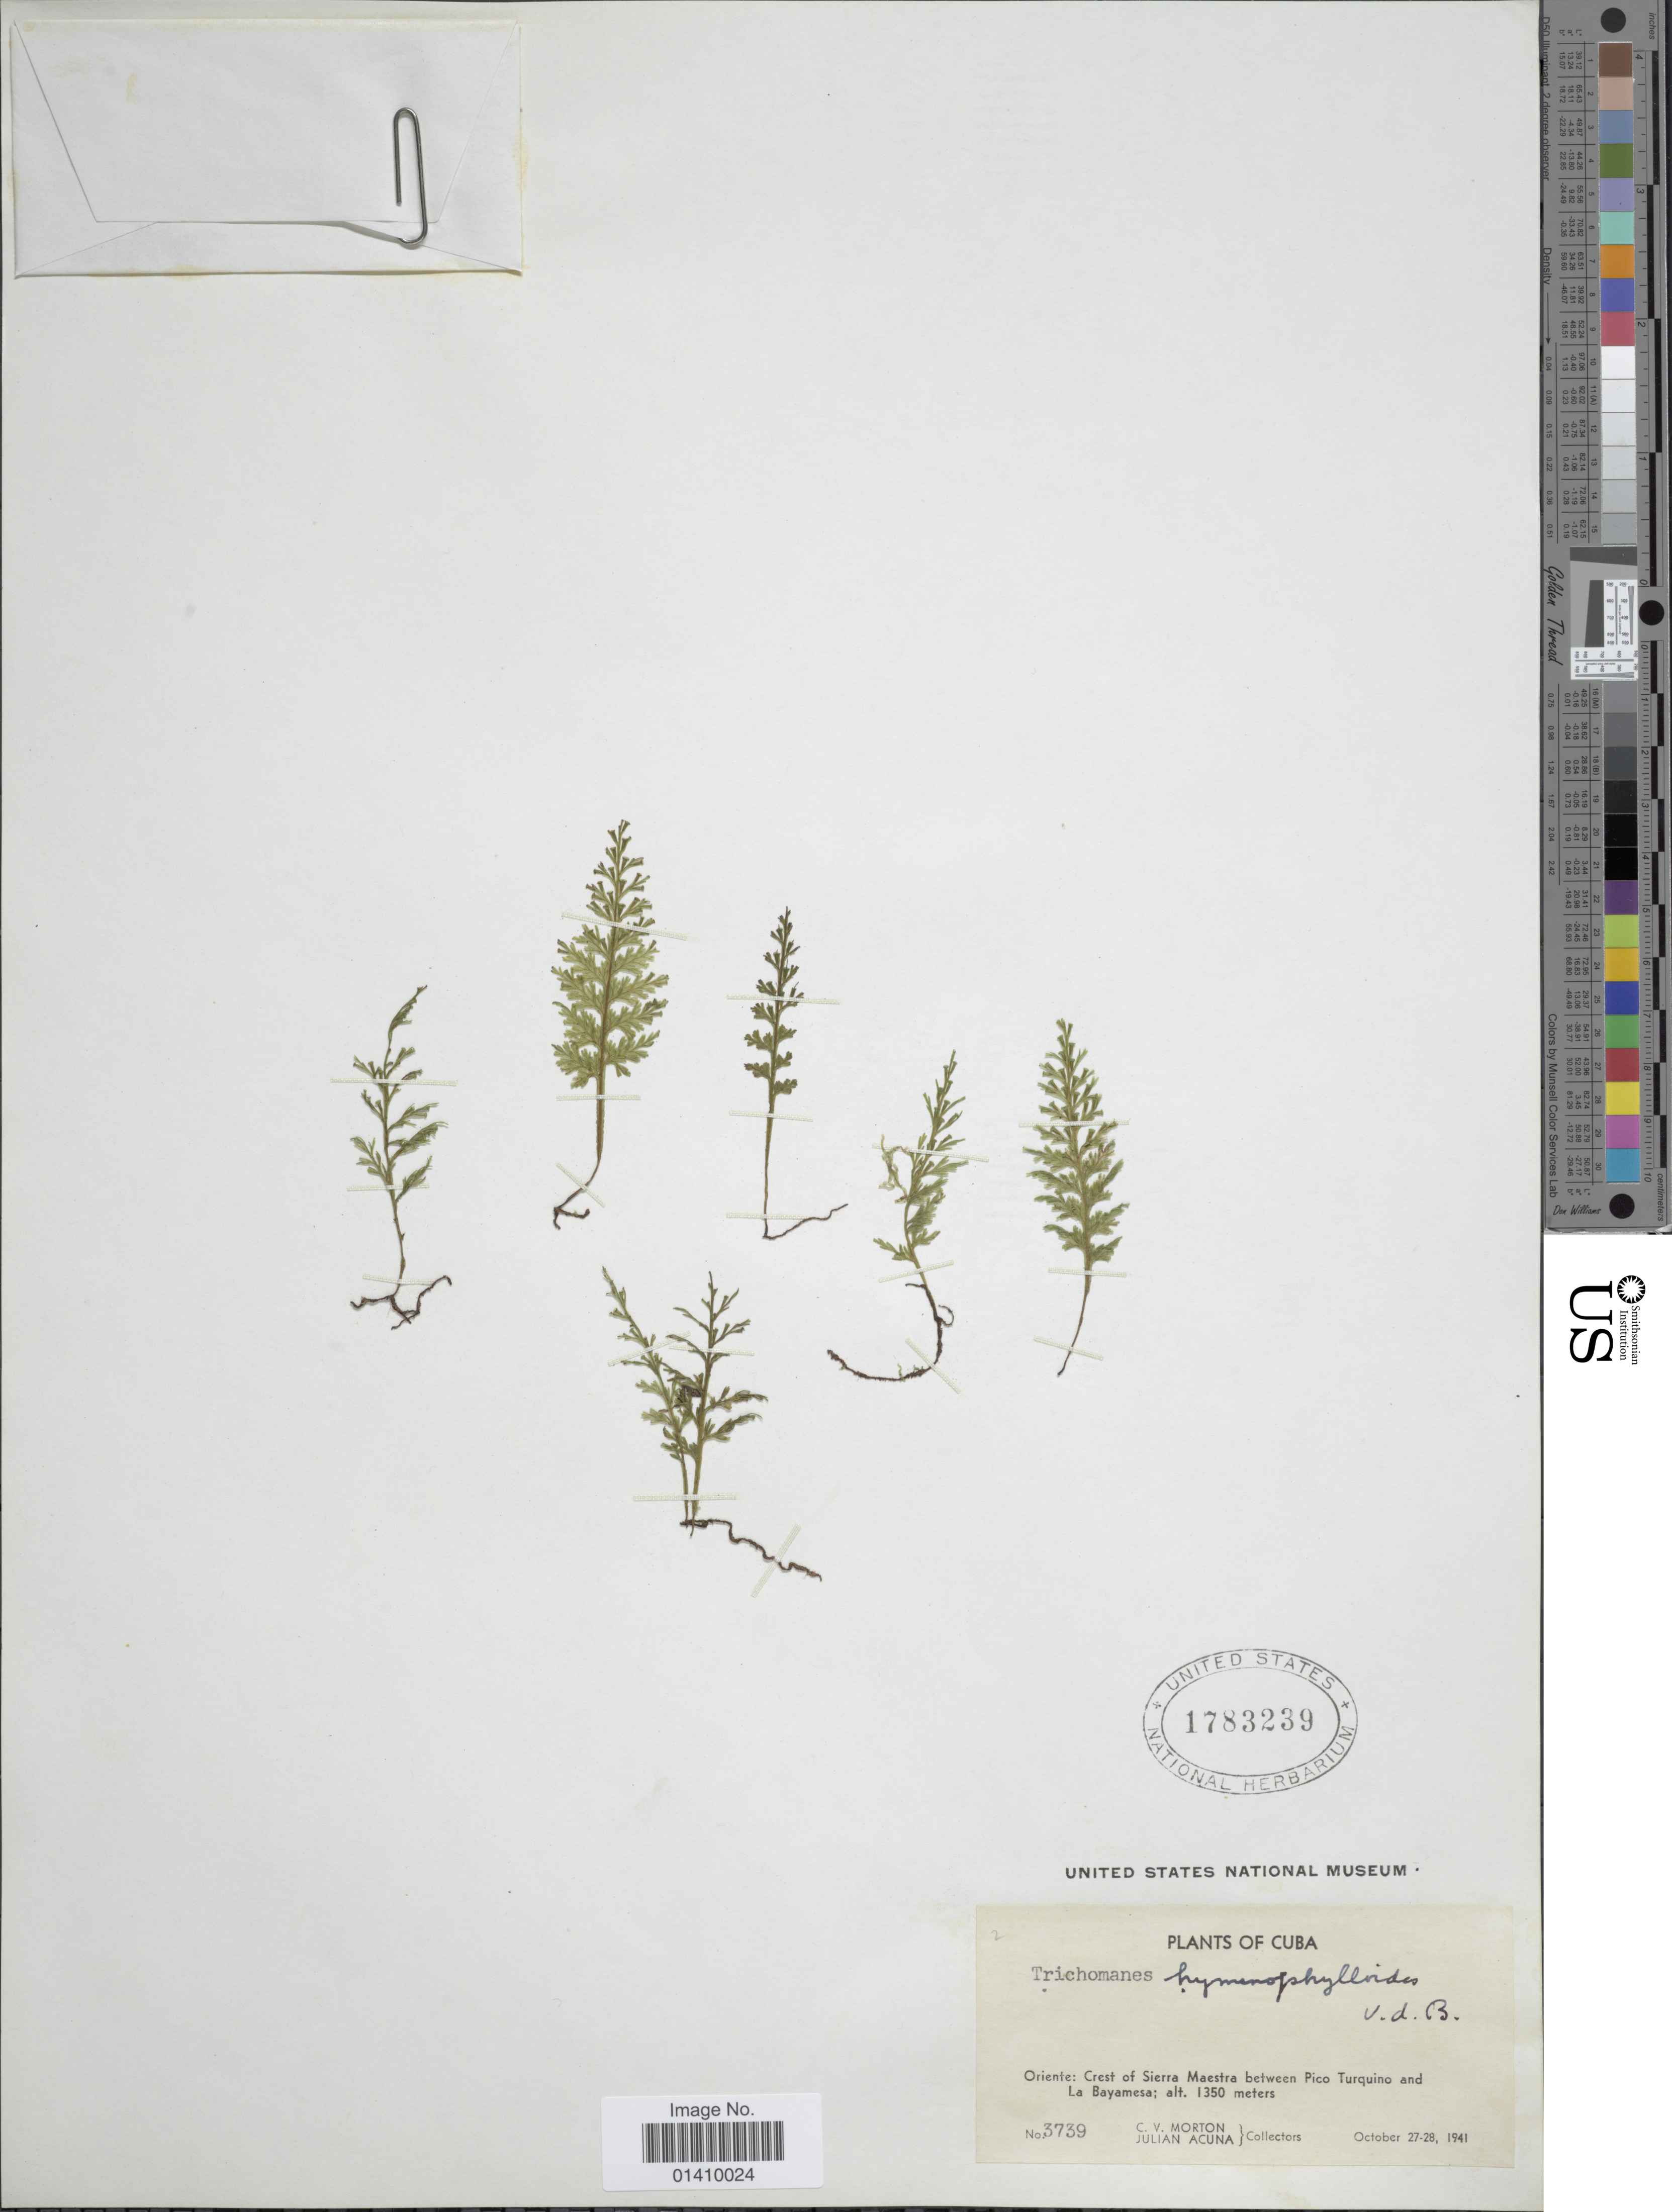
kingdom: Plantae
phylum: Tracheophyta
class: Polypodiopsida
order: Hymenophyllales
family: Hymenophyllaceae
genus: Polyphlebium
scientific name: Polyphlebium hymenophylloides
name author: (Bosch) Ebihara & Dubuisson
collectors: C. V. Morton & J. B. Acuña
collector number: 3739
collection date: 1941-10-27/1941-10-28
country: Cuba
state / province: Oriente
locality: Crest of Sierra Maestra between Pico Turquino and La bayamesa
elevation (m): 1350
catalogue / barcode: US 1783239